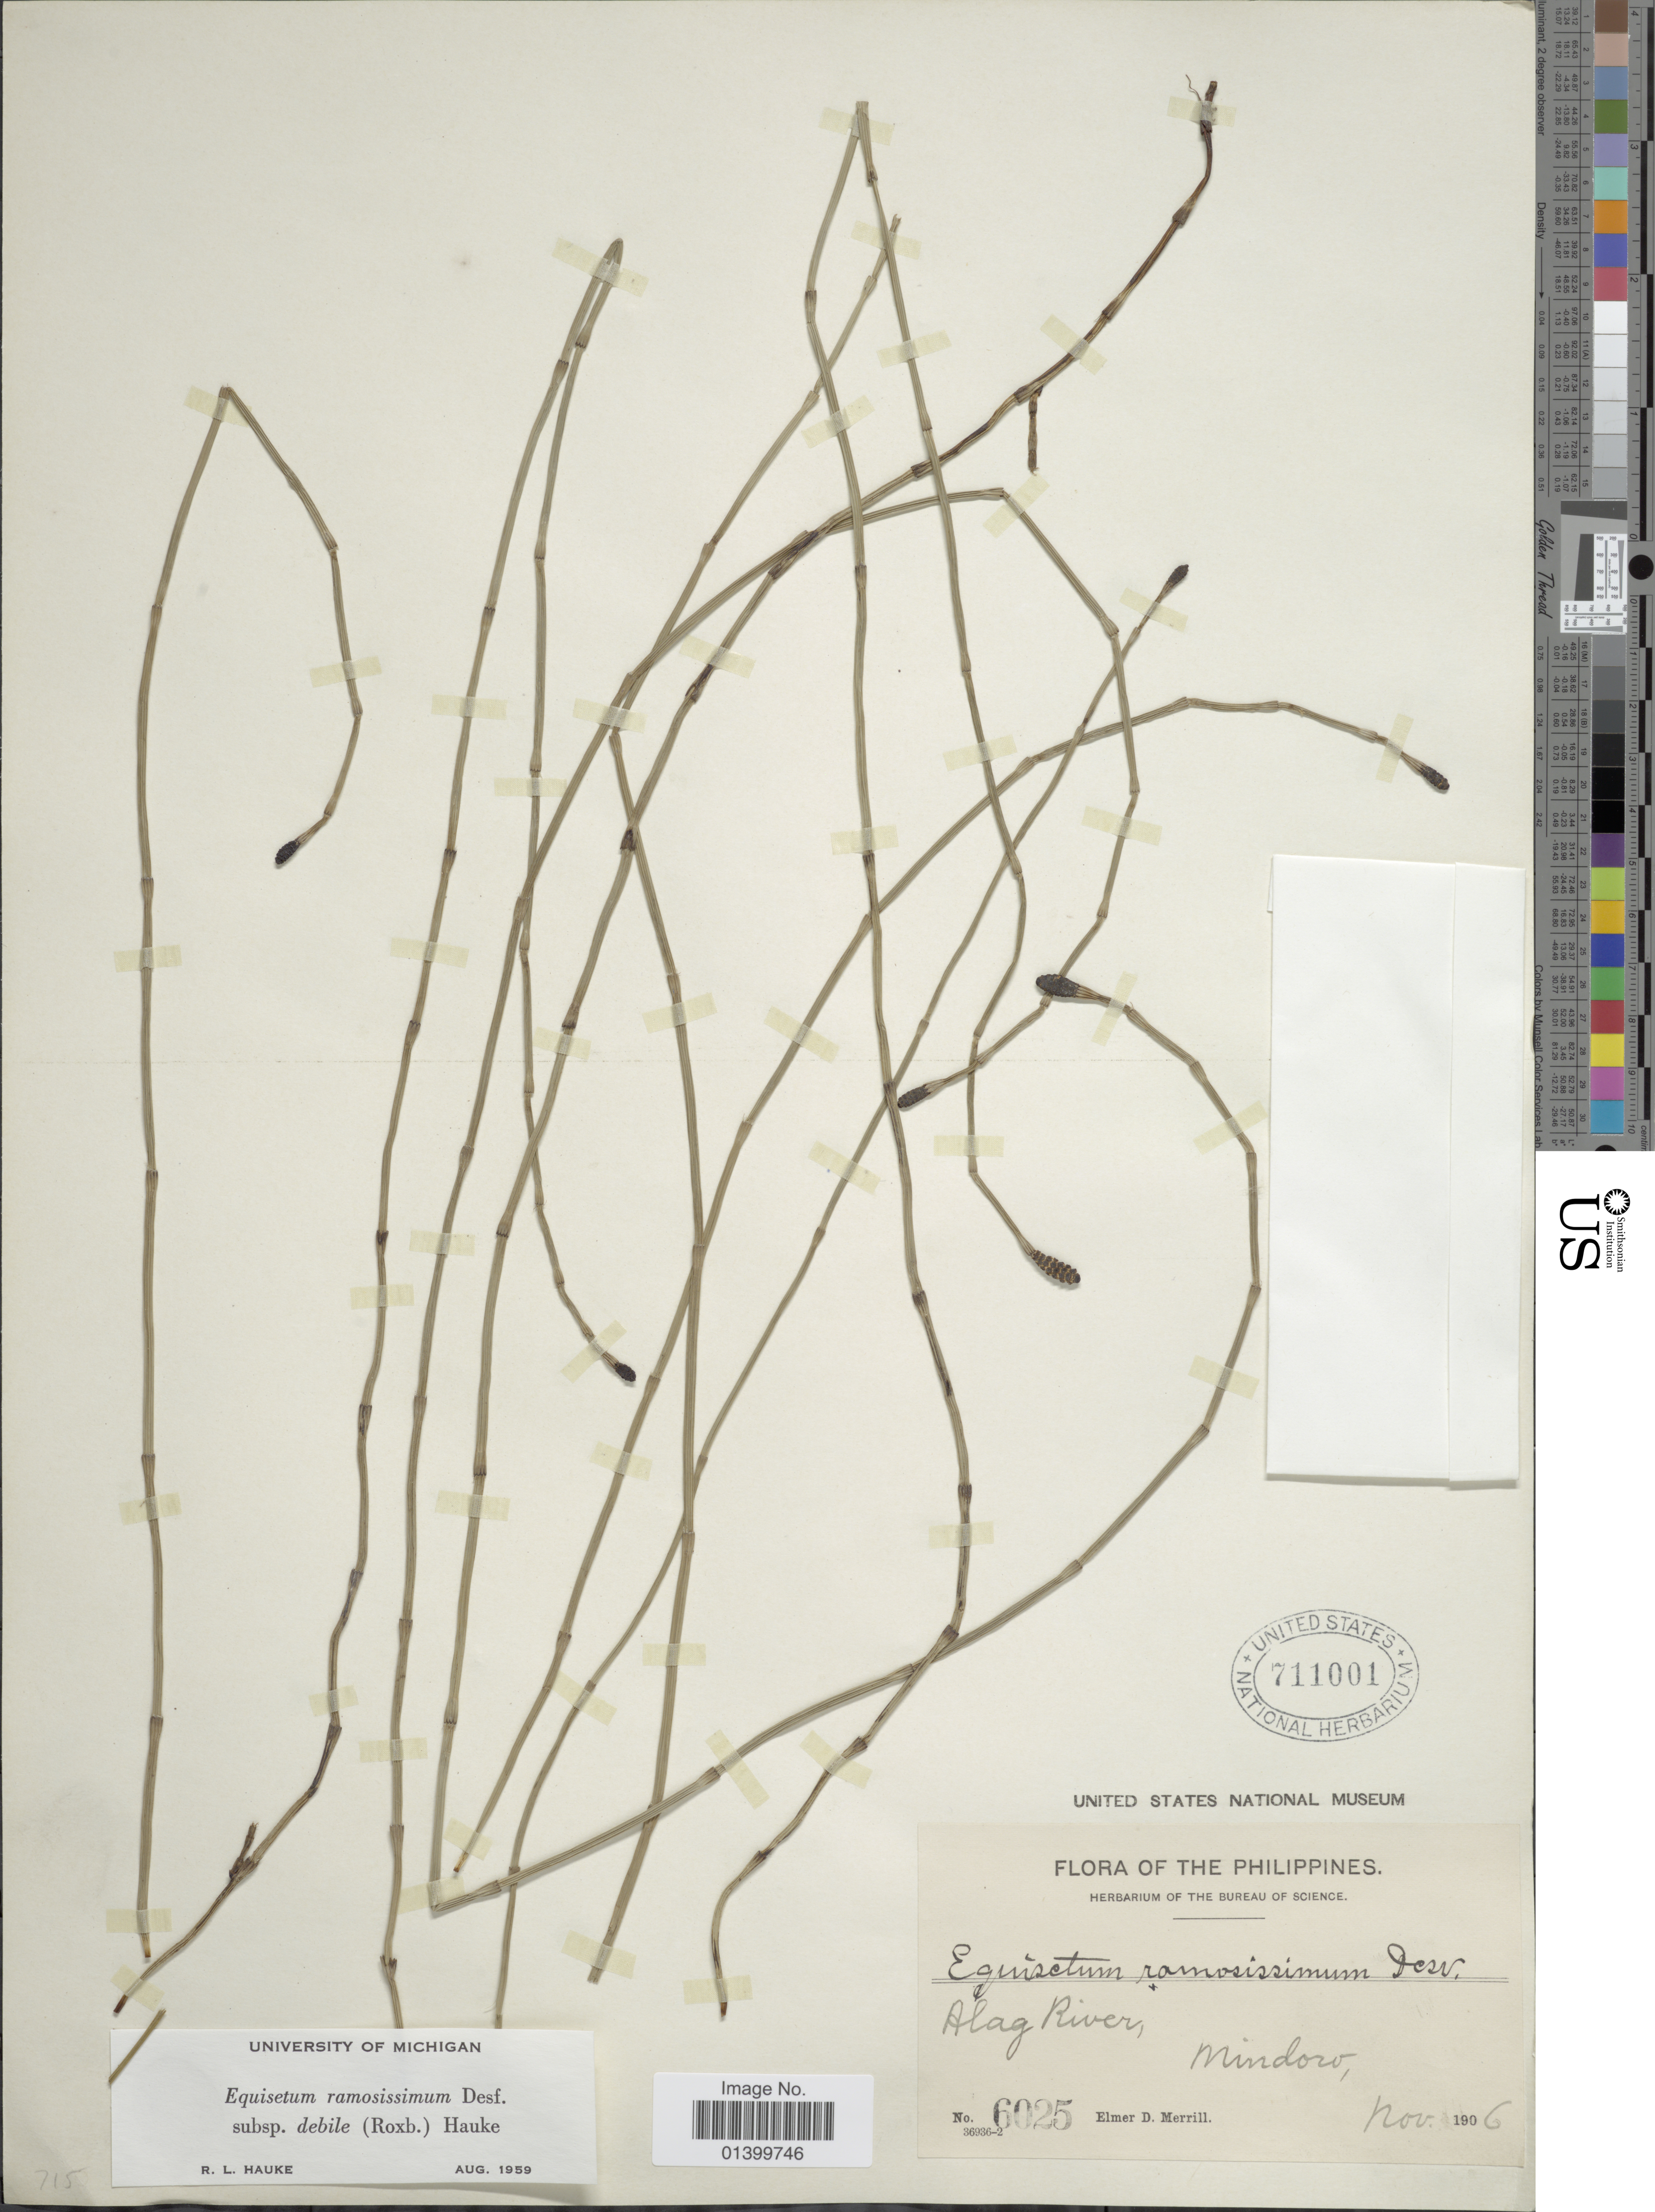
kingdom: Plantae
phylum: Tracheophyta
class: Polypodiopsida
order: Equisetales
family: Equisetaceae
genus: Equisetum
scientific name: Equisetum ramosissimum subsp. debile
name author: (Roxb. ex Vaucher) Hauke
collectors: E. D. Merrill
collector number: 6025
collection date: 1906-11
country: Philippines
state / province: Mimaropa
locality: Flora of the Philippines. Alag River, Mindoro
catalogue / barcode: US 711001